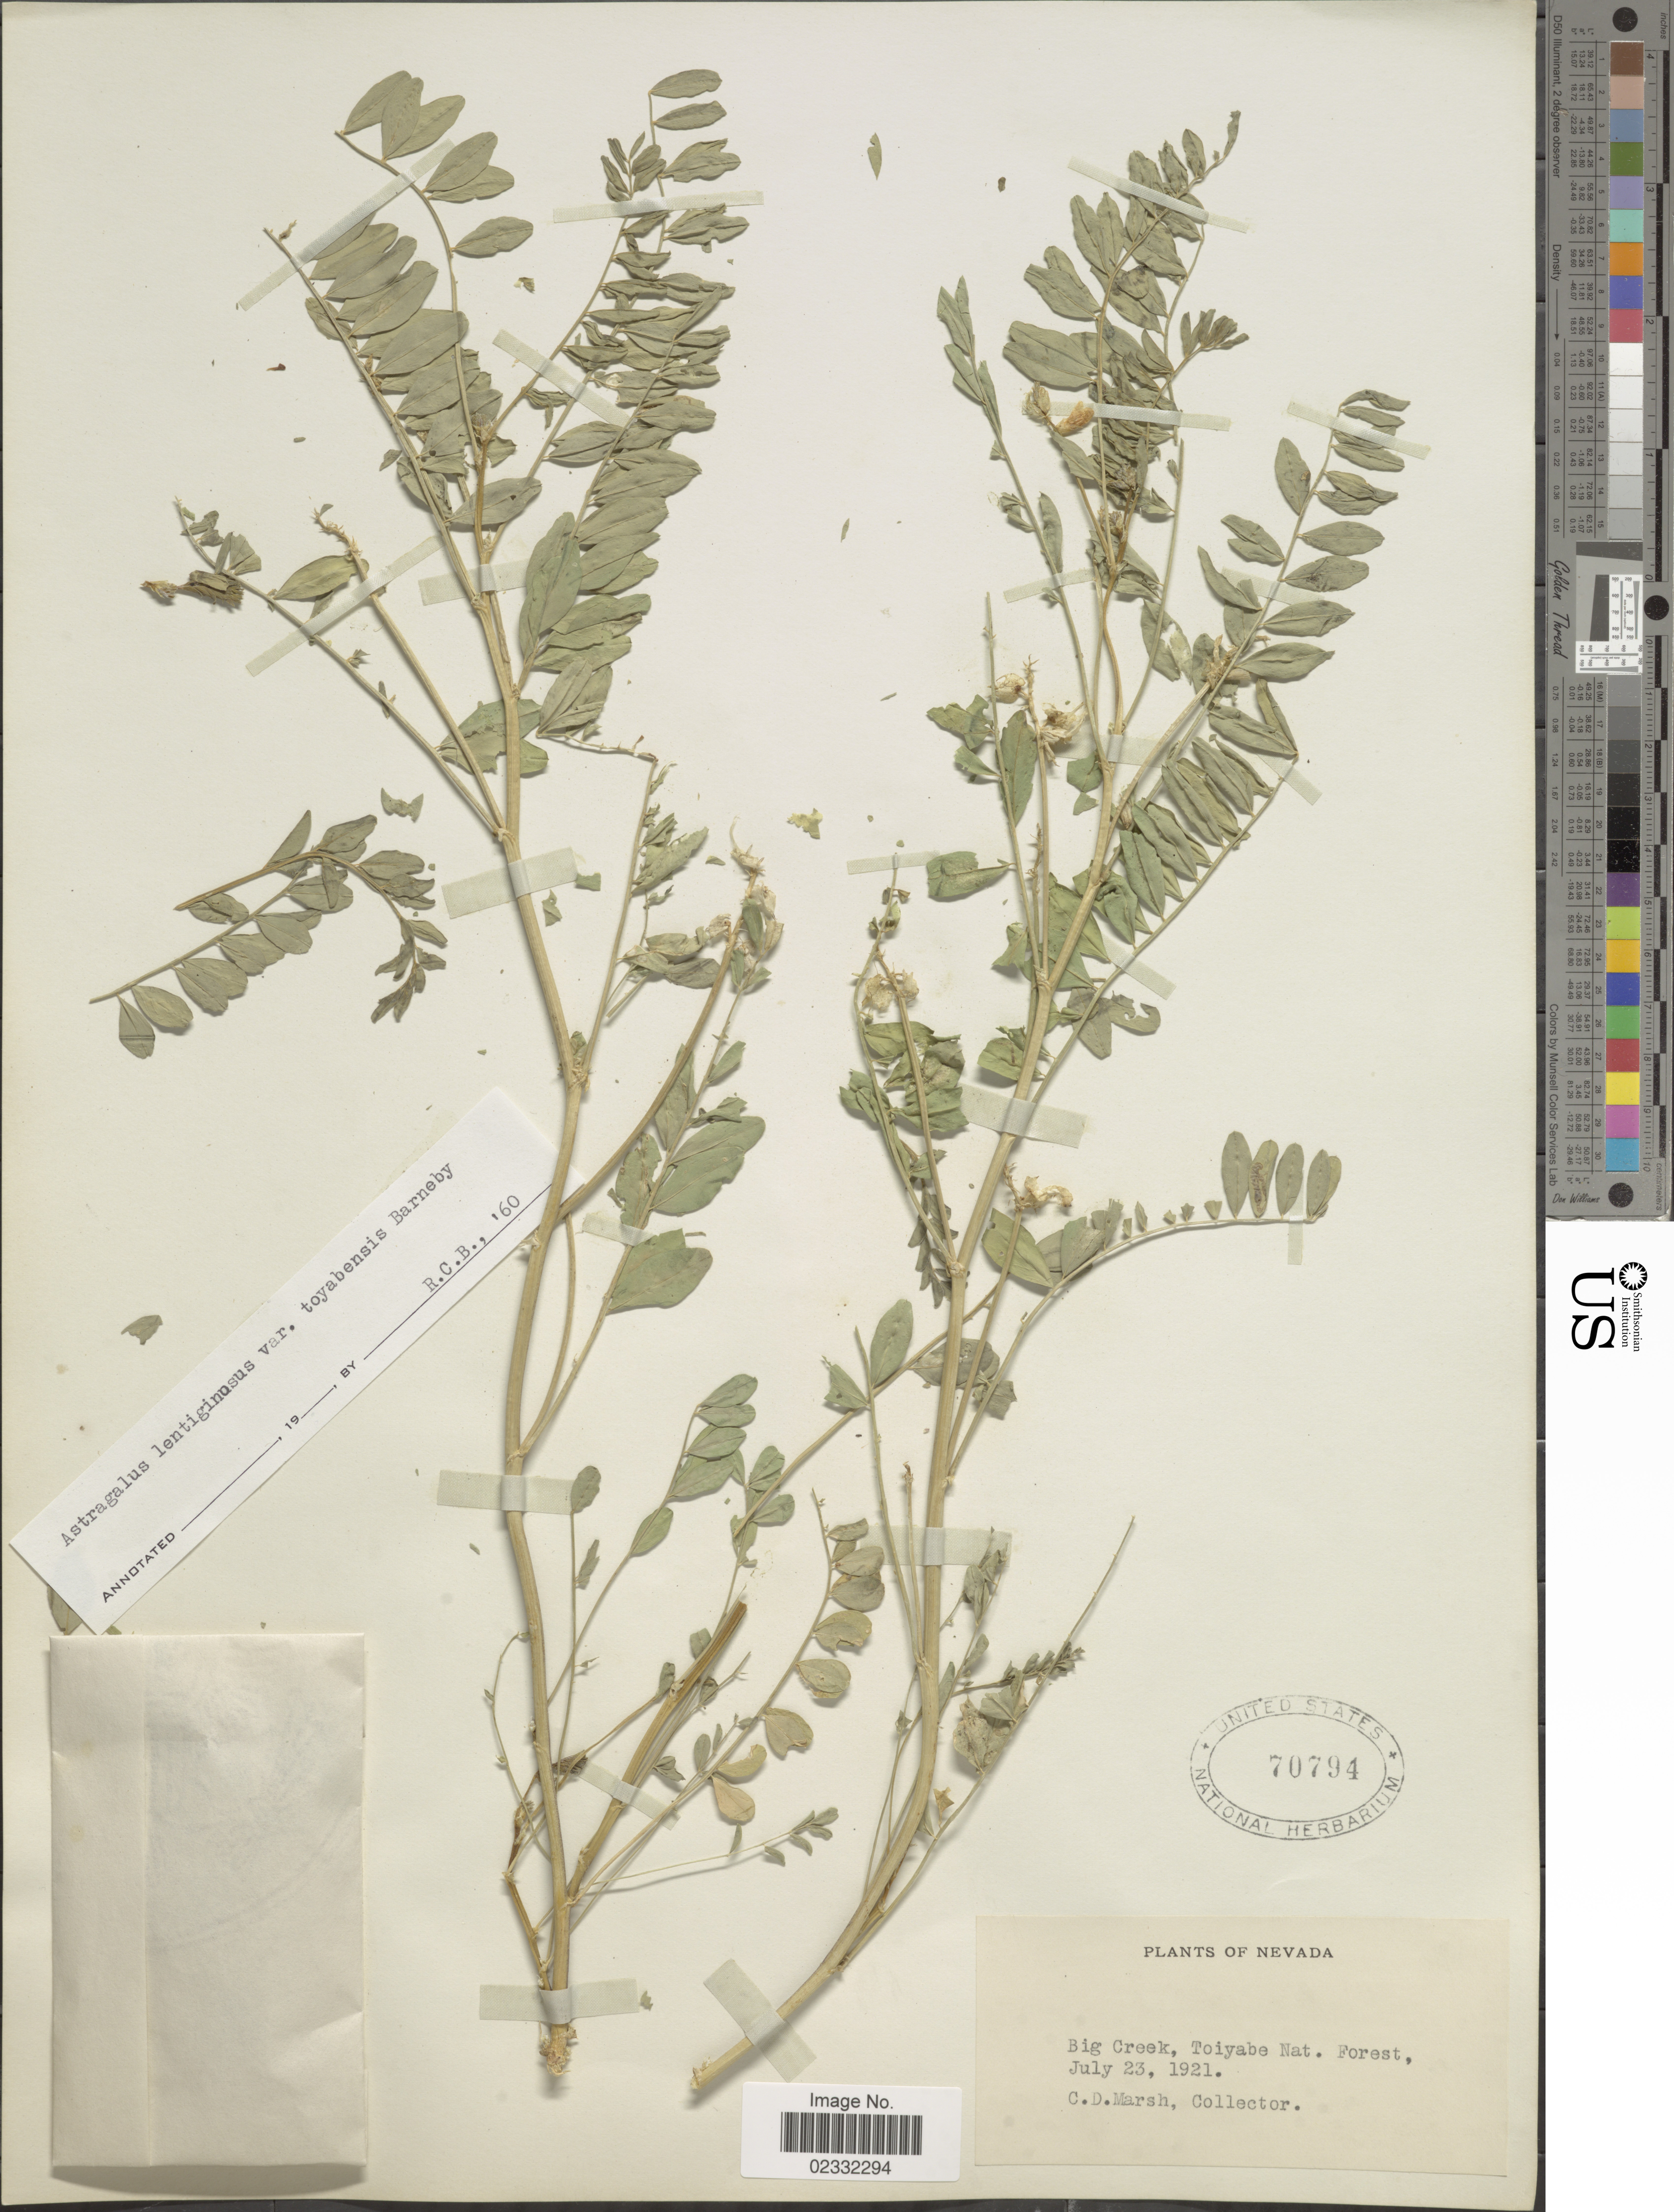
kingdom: Plantae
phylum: Tracheophyta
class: Magnoliopsida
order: Fabales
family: Fabaceae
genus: Astragalus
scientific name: Astragalus lentiginosus var. toyabensis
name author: Barneby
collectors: C. D. Marsh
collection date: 1921-07-23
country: United States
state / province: Nevada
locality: Nevada, Big Creek, Toiyabe Nat. Forest.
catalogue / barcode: US 70794